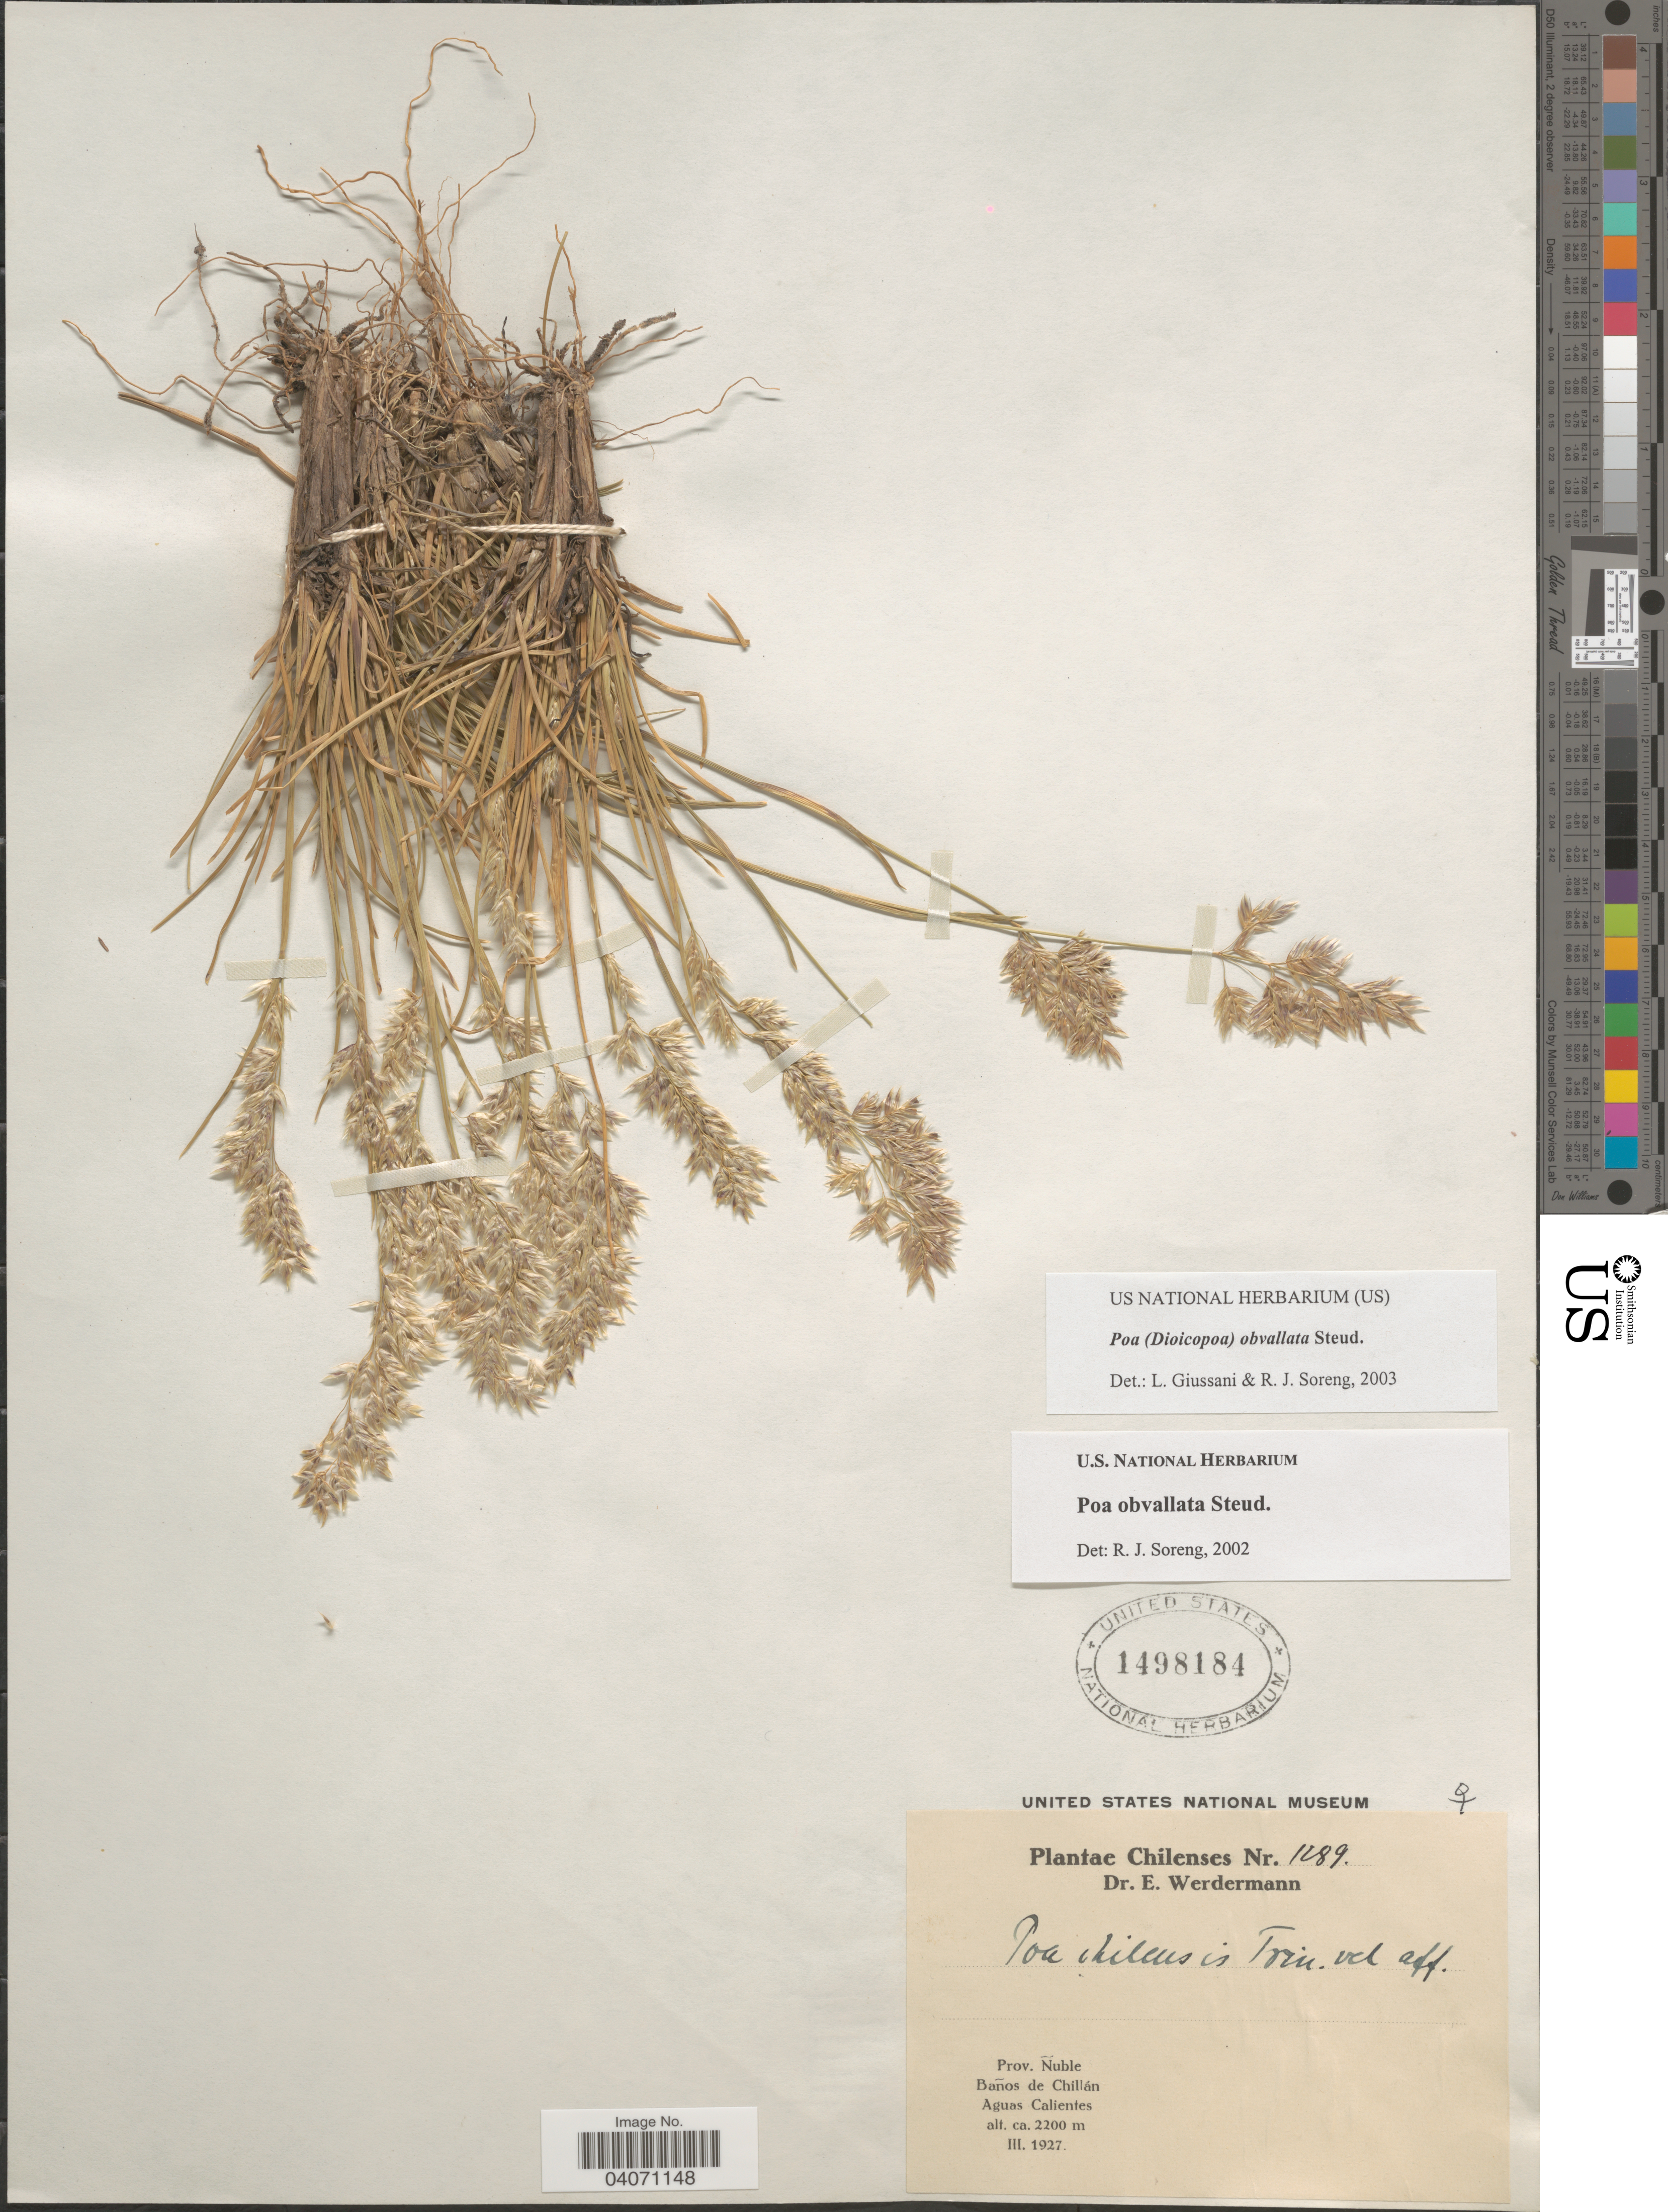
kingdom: Plantae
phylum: Tracheophyta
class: Liliopsida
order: Poales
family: Poaceae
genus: Poa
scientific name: Poa obvallata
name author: Steud.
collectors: E. Werdermann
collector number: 1289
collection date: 1927-03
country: Chile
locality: Prov. Ñuble. Baños de Chillán. Aguas Calientes.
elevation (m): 2200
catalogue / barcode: US 1498184